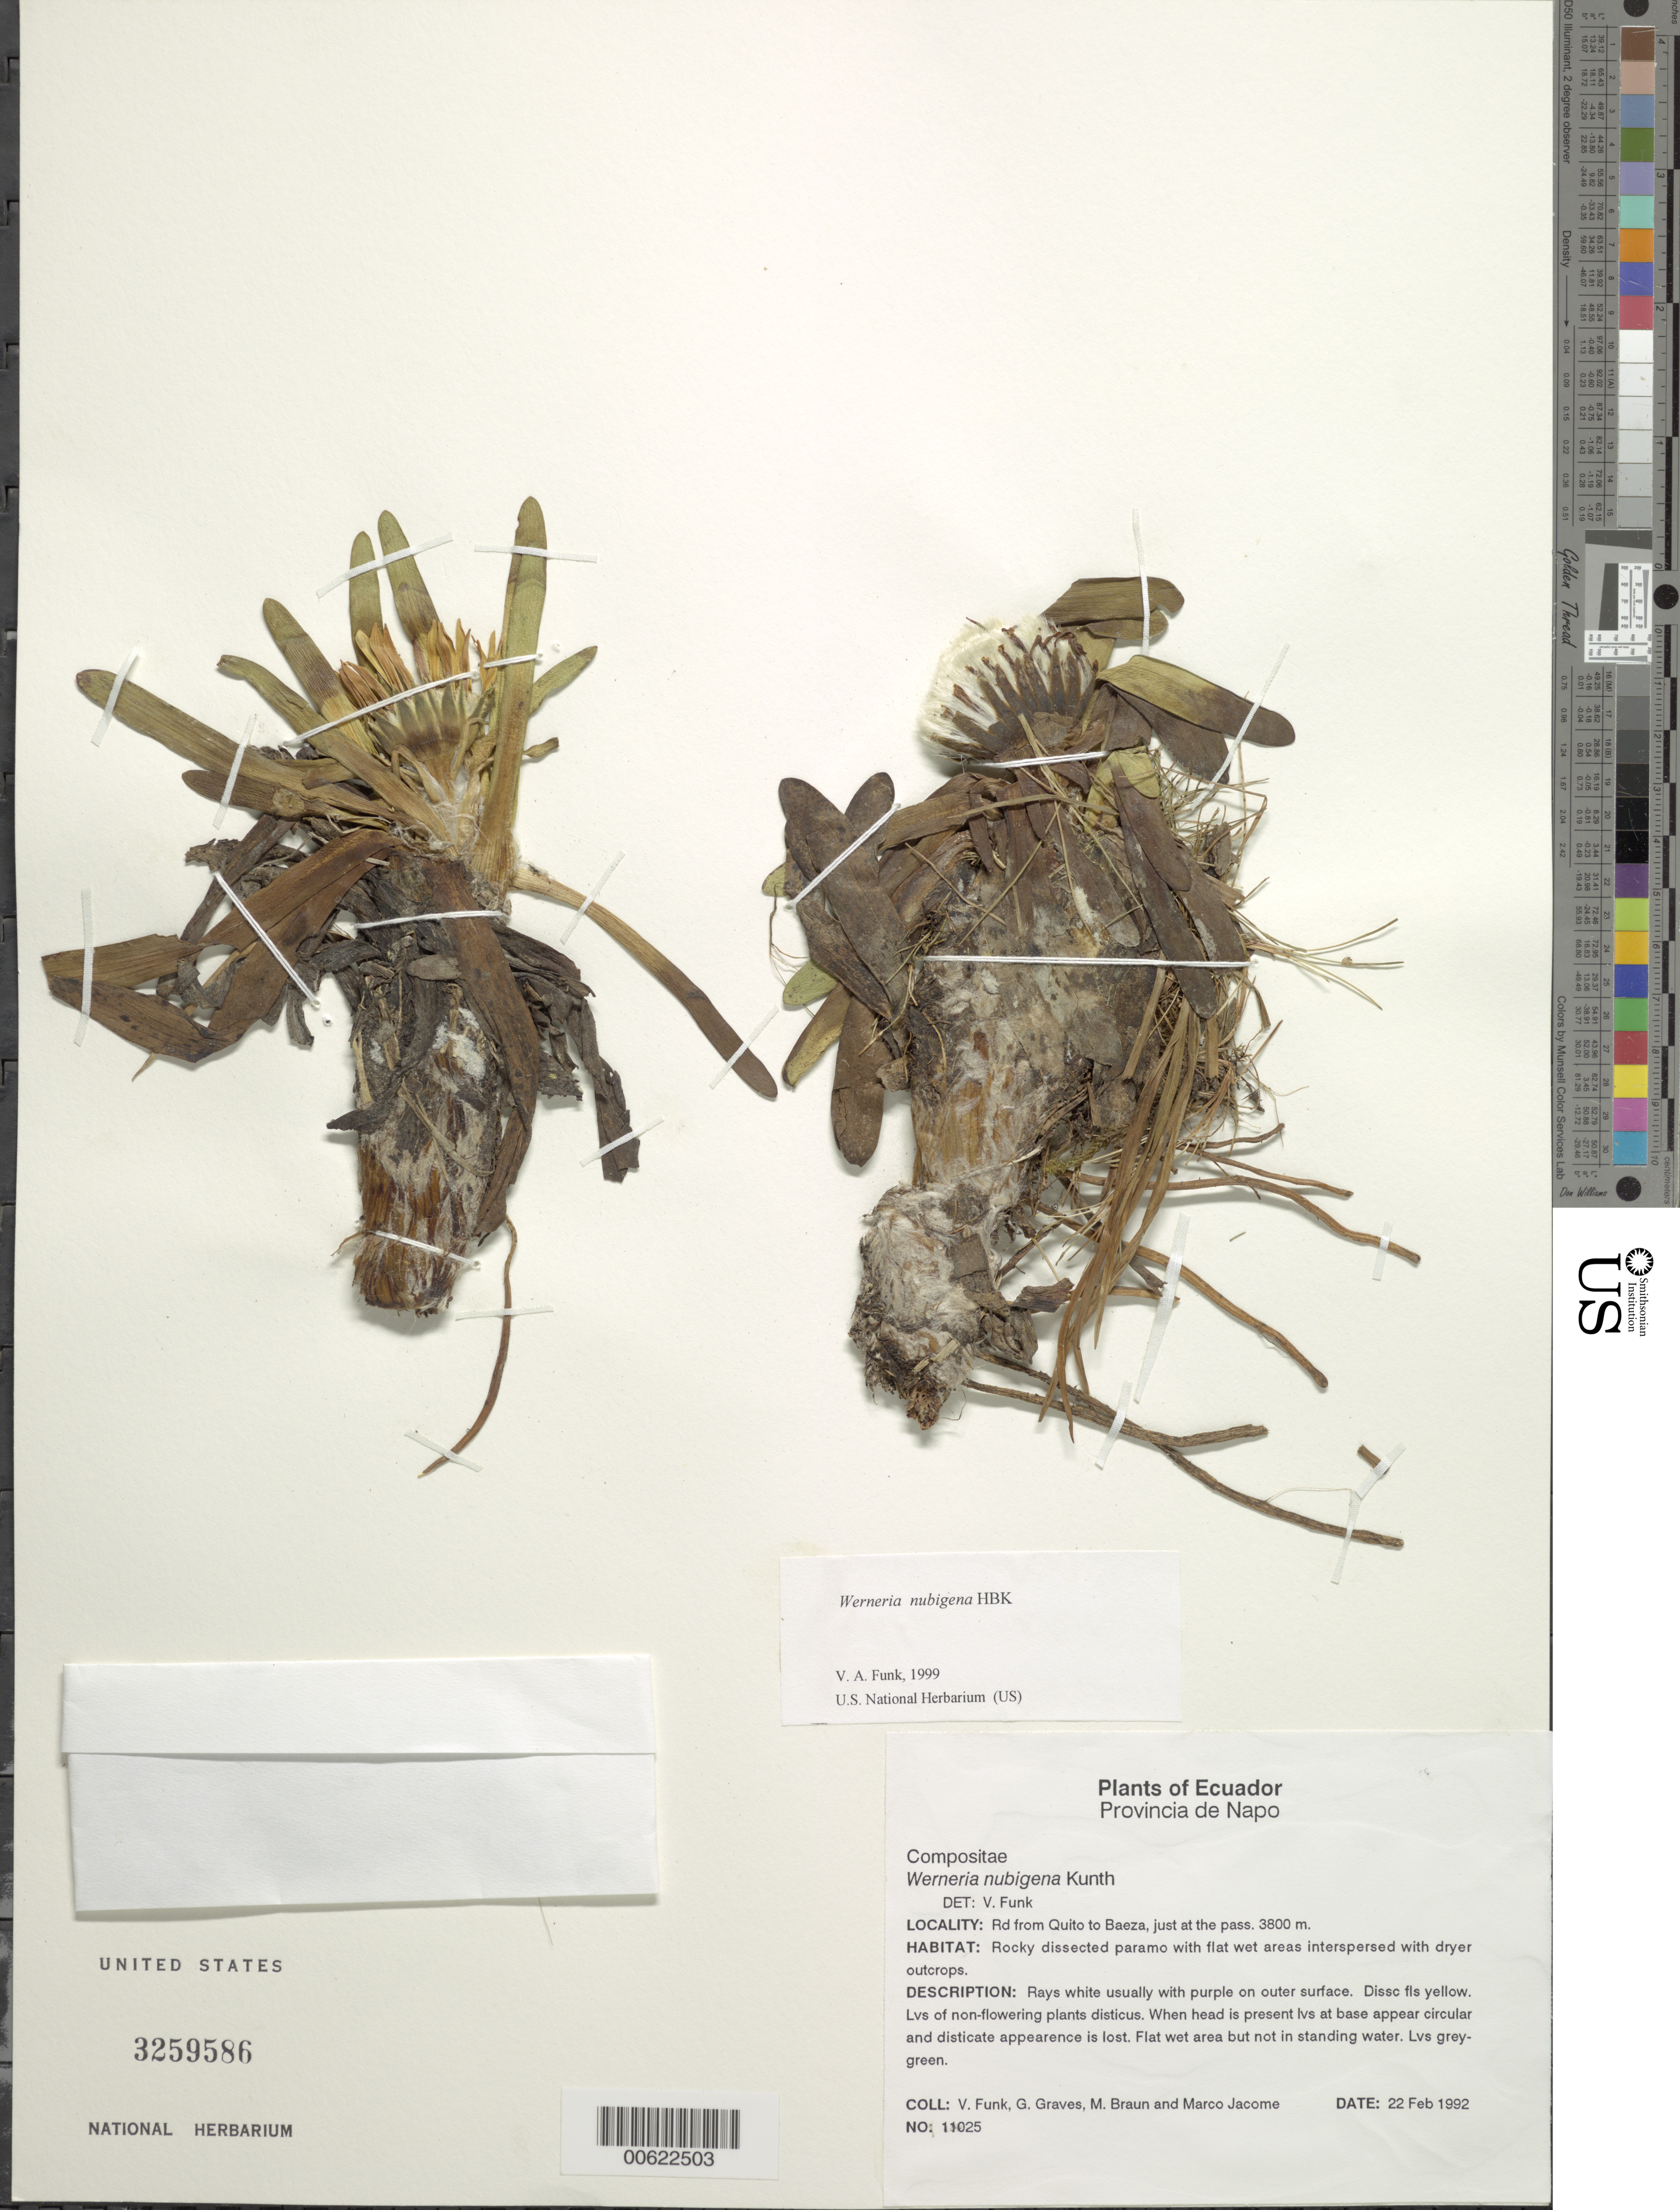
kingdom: Plantae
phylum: Tracheophyta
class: Magnoliopsida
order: Asterales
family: Asteraceae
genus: Werneria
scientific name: Werneria nubigena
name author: Kunth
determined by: Funk, Vicki A., (BOT), Smithsonian Institution - National Museum of Natural History (UNITED STATES)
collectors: V. Funk, Graves, --, Braun, -- & Jacome, --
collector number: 11025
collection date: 1992-02-22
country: Ecuador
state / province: Napo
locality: Quito to Baeza, just at the pass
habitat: Flat wet area but not in standing water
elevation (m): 3800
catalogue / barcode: US 329586